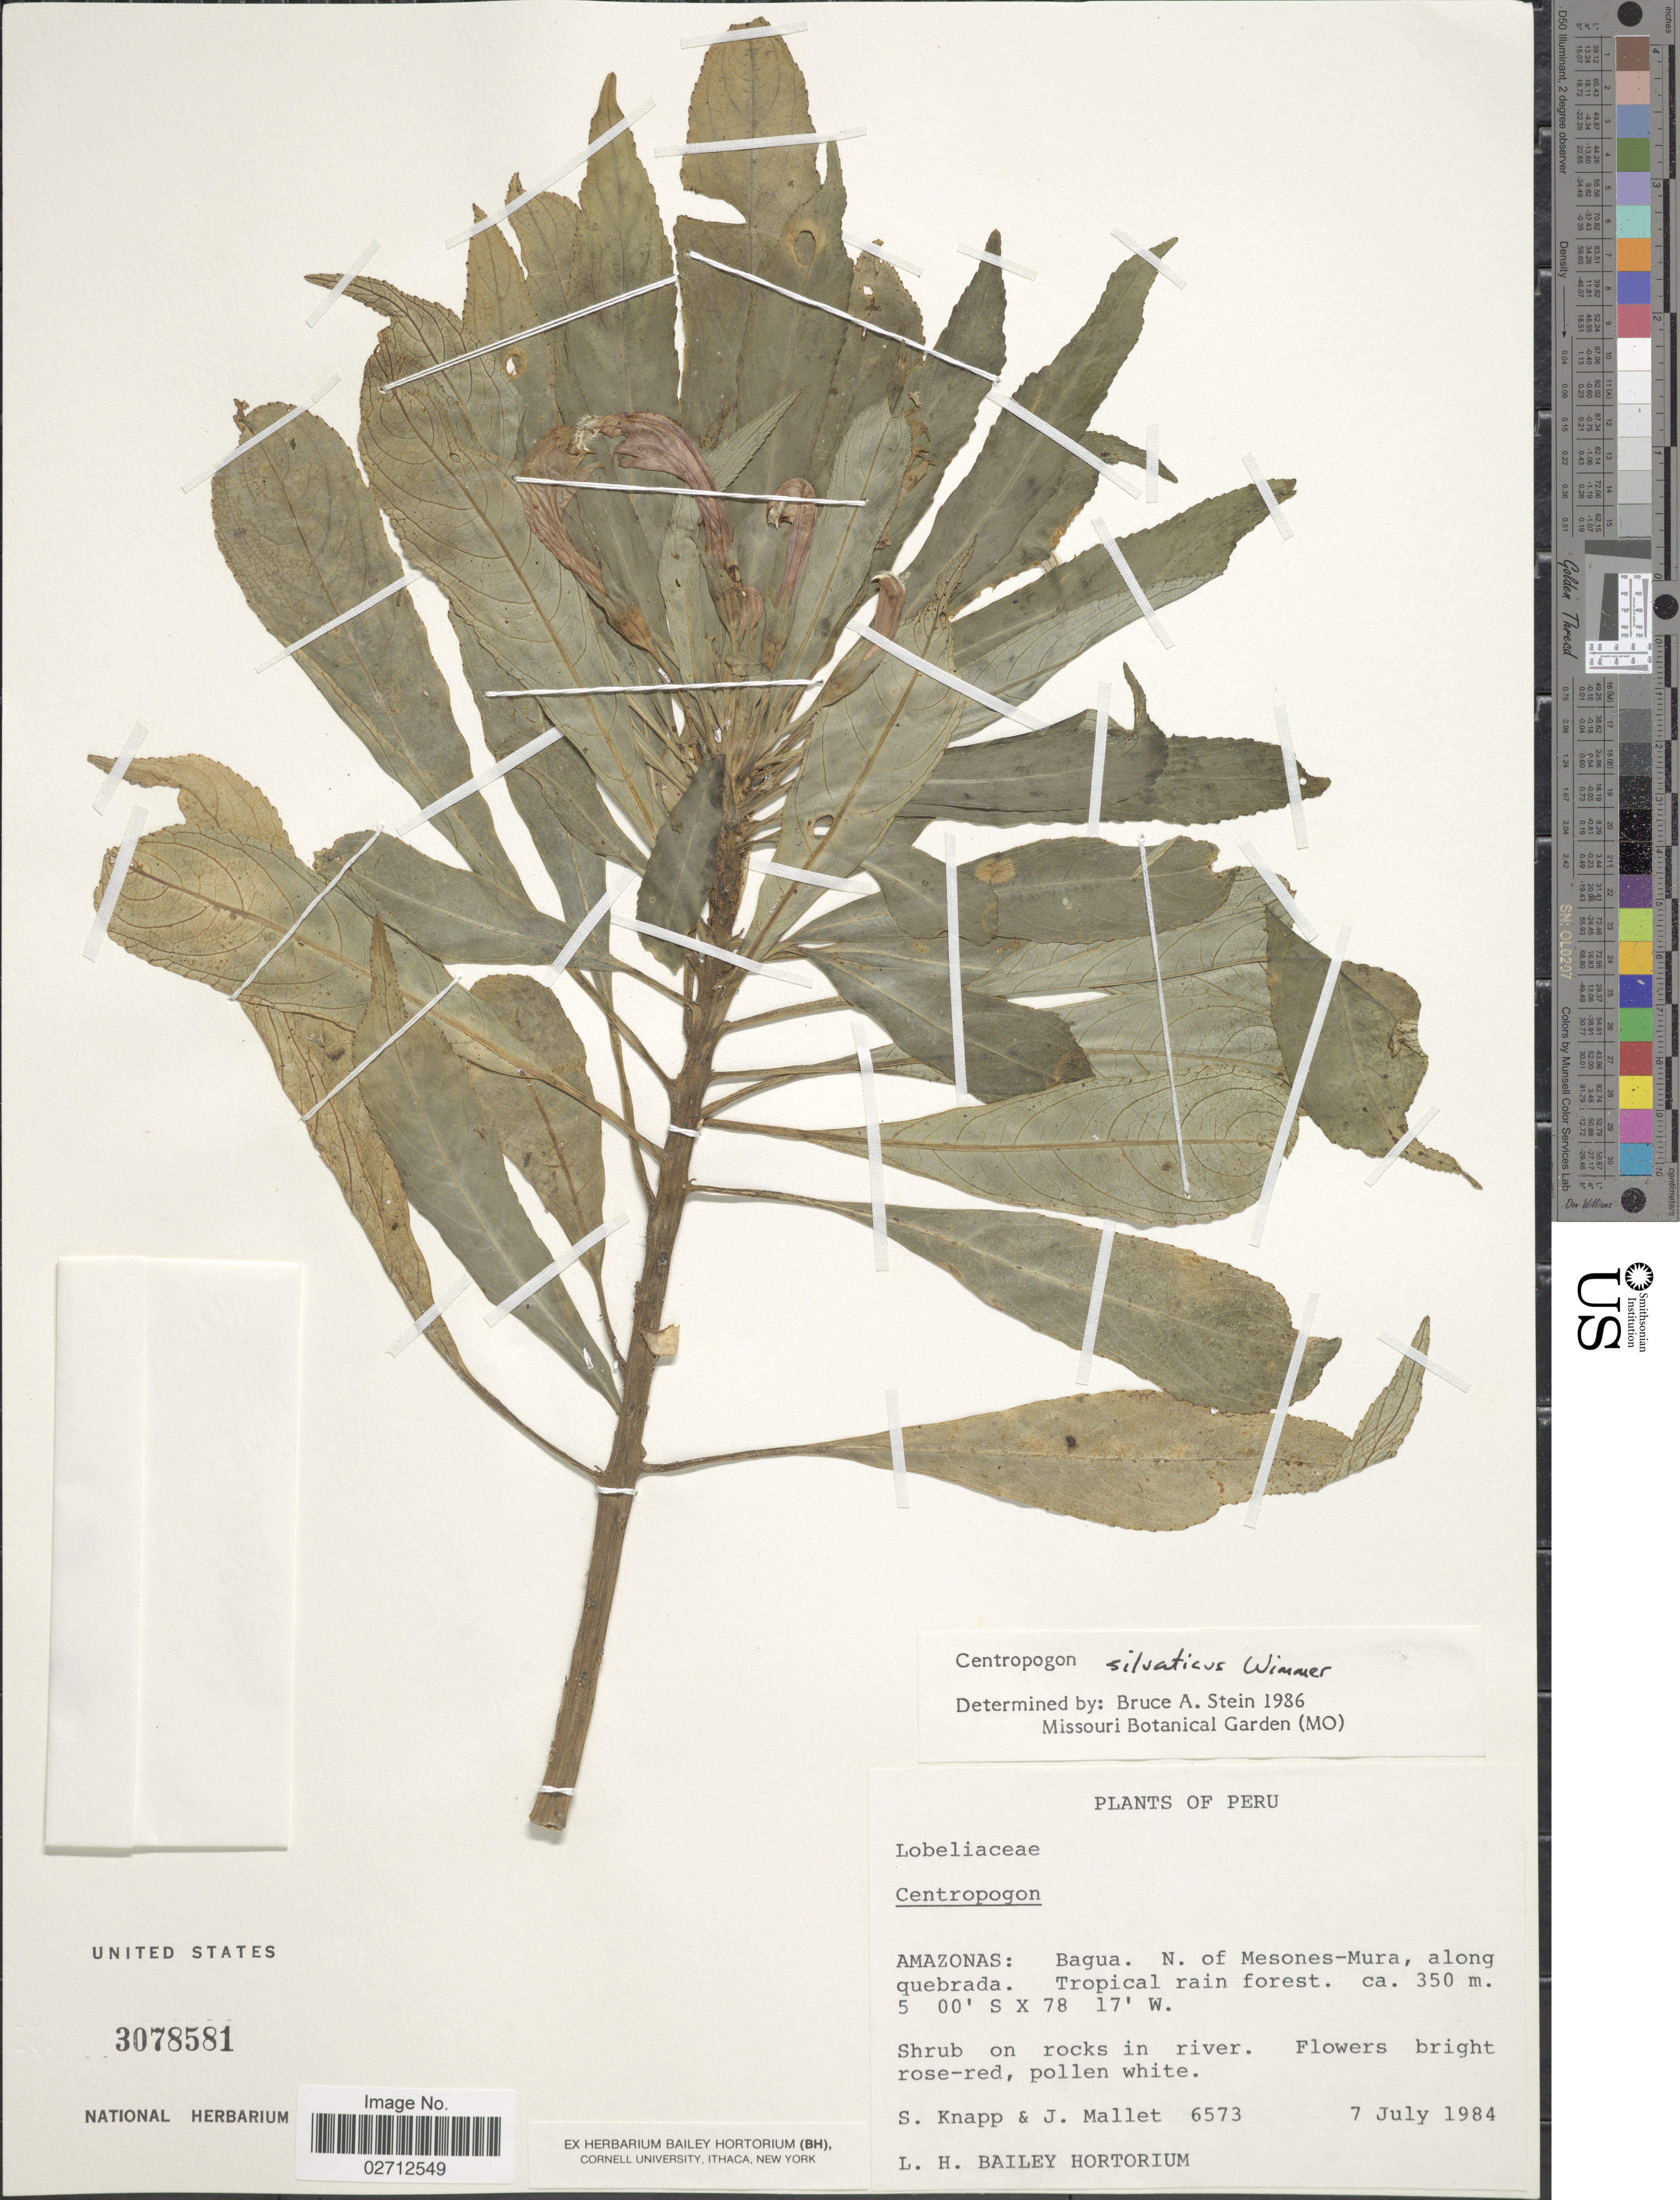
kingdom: Plantae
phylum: Tracheophyta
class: Magnoliopsida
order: Asterales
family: Campanulaceae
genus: Centropogon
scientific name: Centropogon silvaticus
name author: E. Wimm.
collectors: S. Knapp & J. Mallet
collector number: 6573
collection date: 1984-07-07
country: Peru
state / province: Amazonas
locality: Bagua N of Mesones-Mura, along quebrada. Tropical rain forest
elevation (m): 350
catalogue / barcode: US 3078581